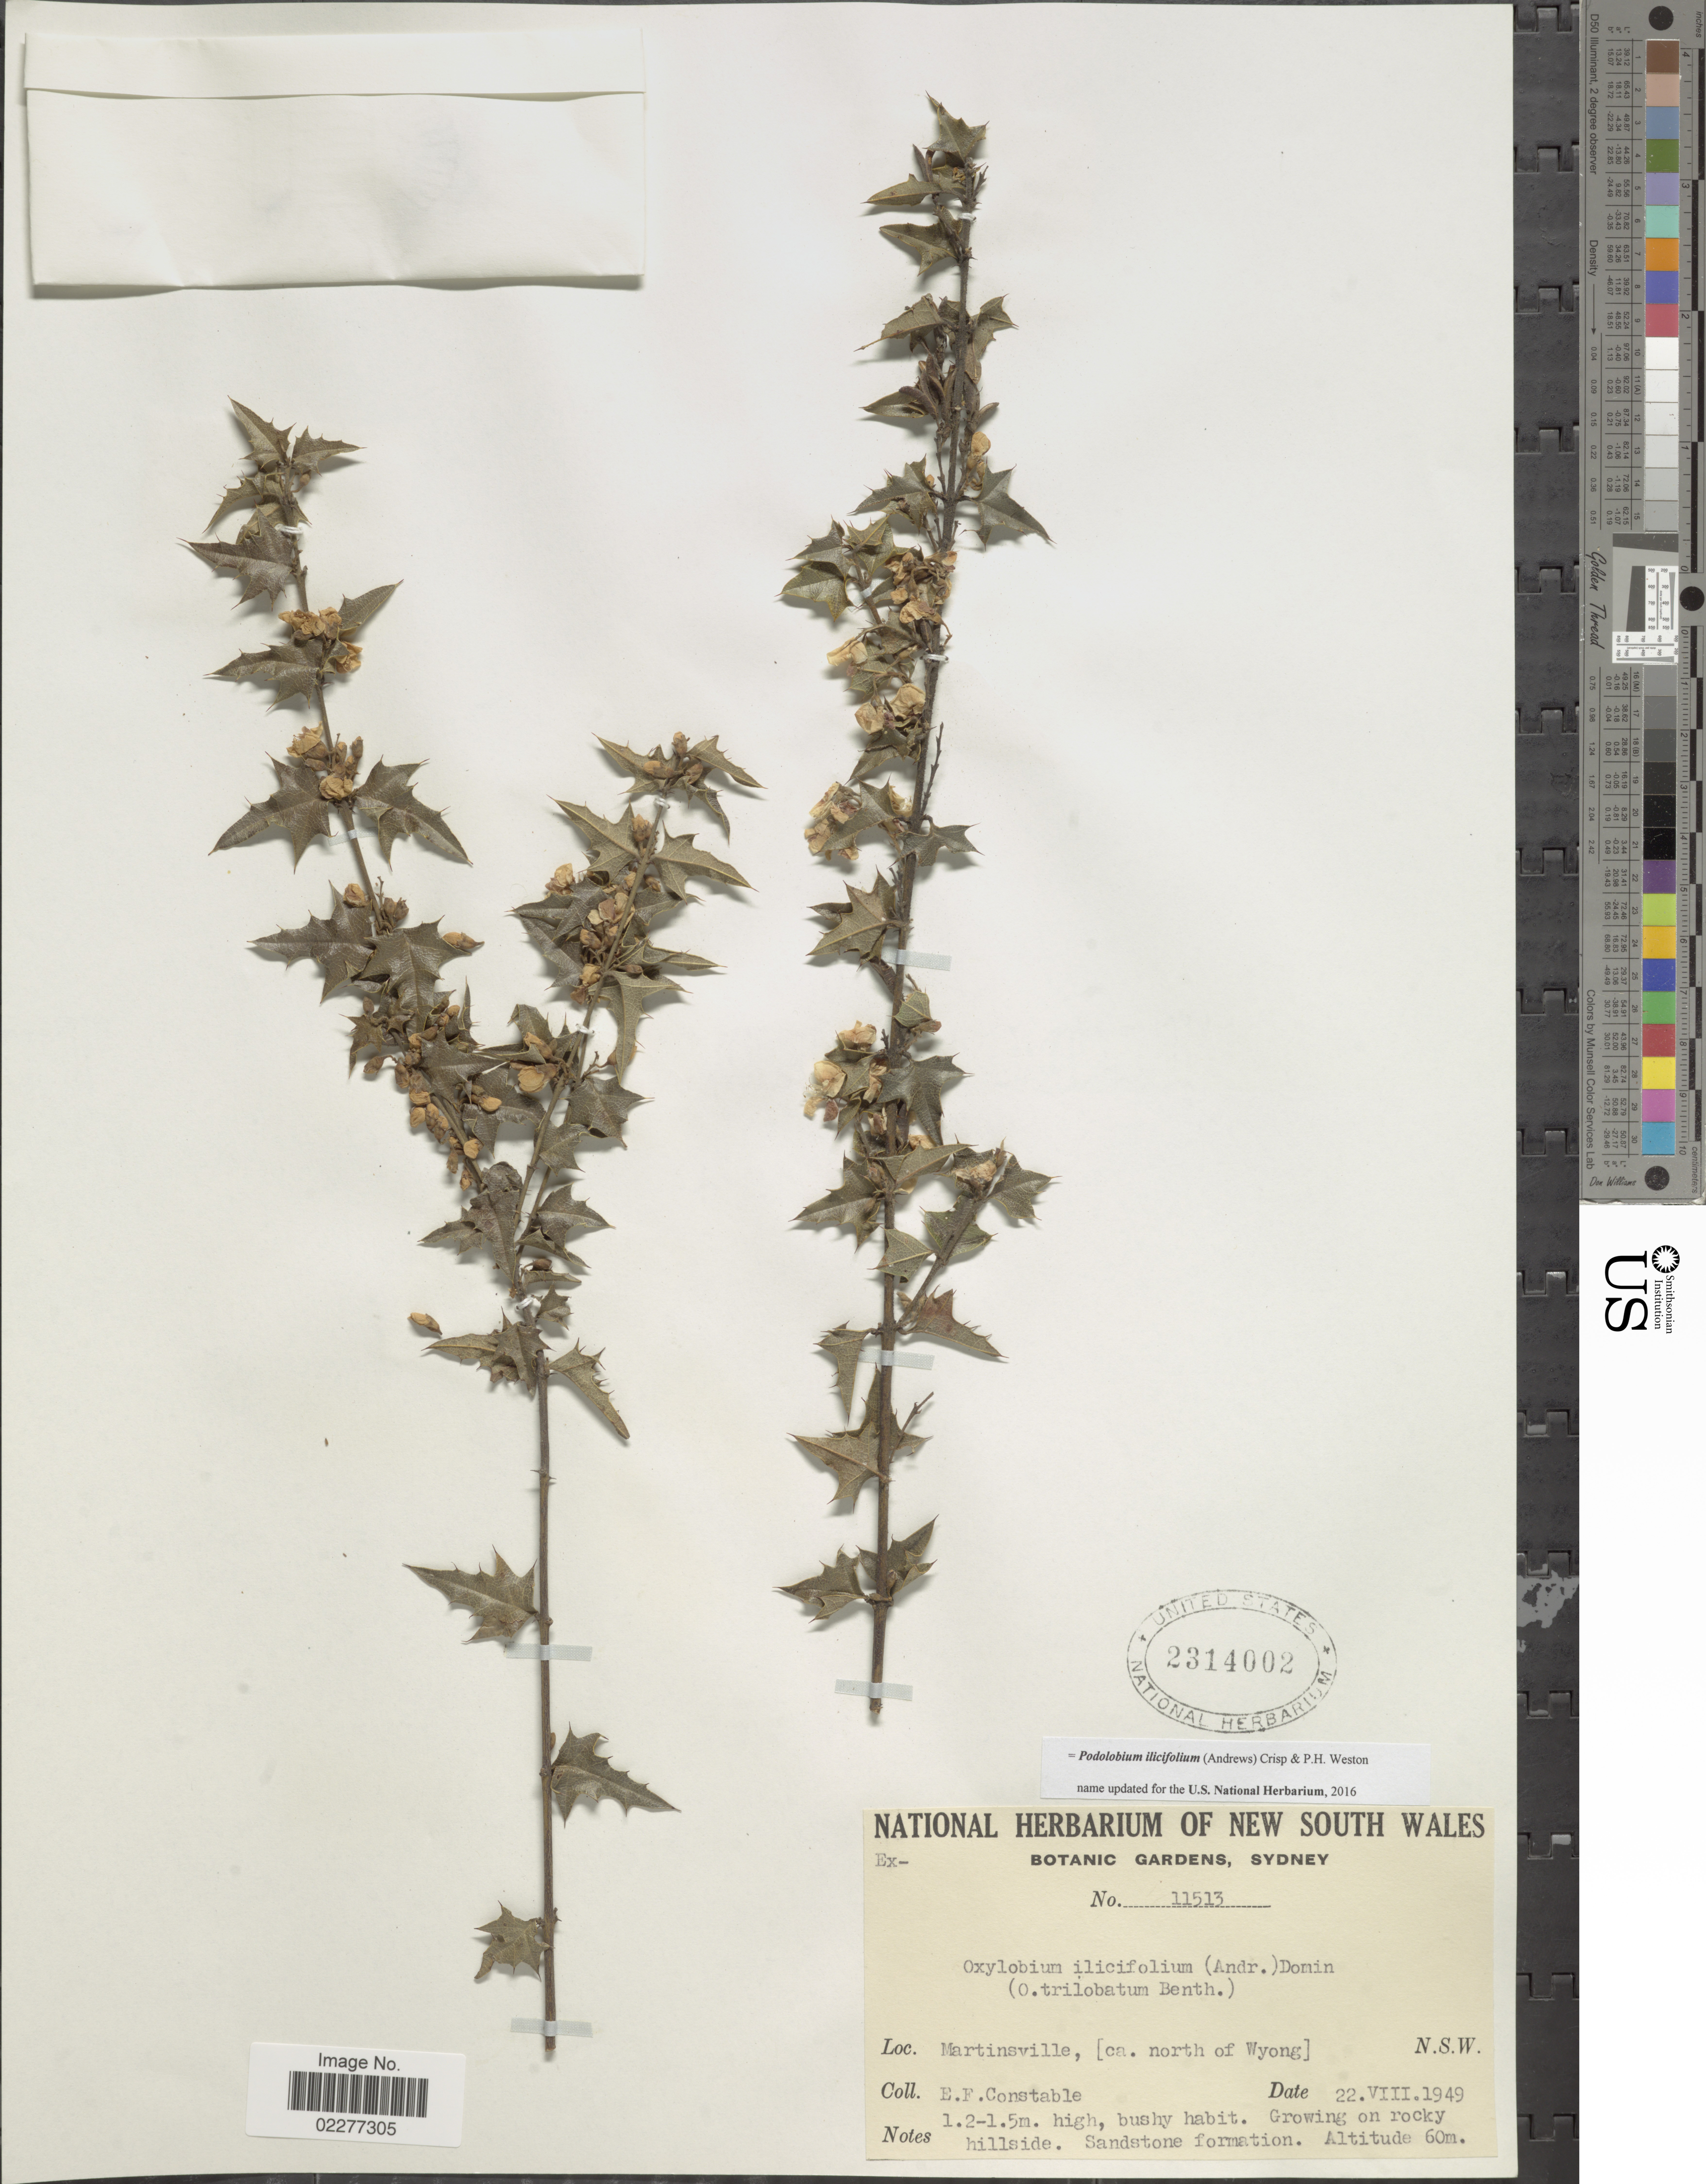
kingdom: Plantae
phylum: Tracheophyta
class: Magnoliopsida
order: Fabales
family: Fabaceae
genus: Podolobium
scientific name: Podolobium ilicifolium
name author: (Andrews) Crisp & P.H.Weston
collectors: E. F. Constable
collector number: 11513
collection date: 1949-08-22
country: Australia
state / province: New South Wales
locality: Martinsville, [ca. north of Wyong] Growing on rocky hillside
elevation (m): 60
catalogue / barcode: US 2314002